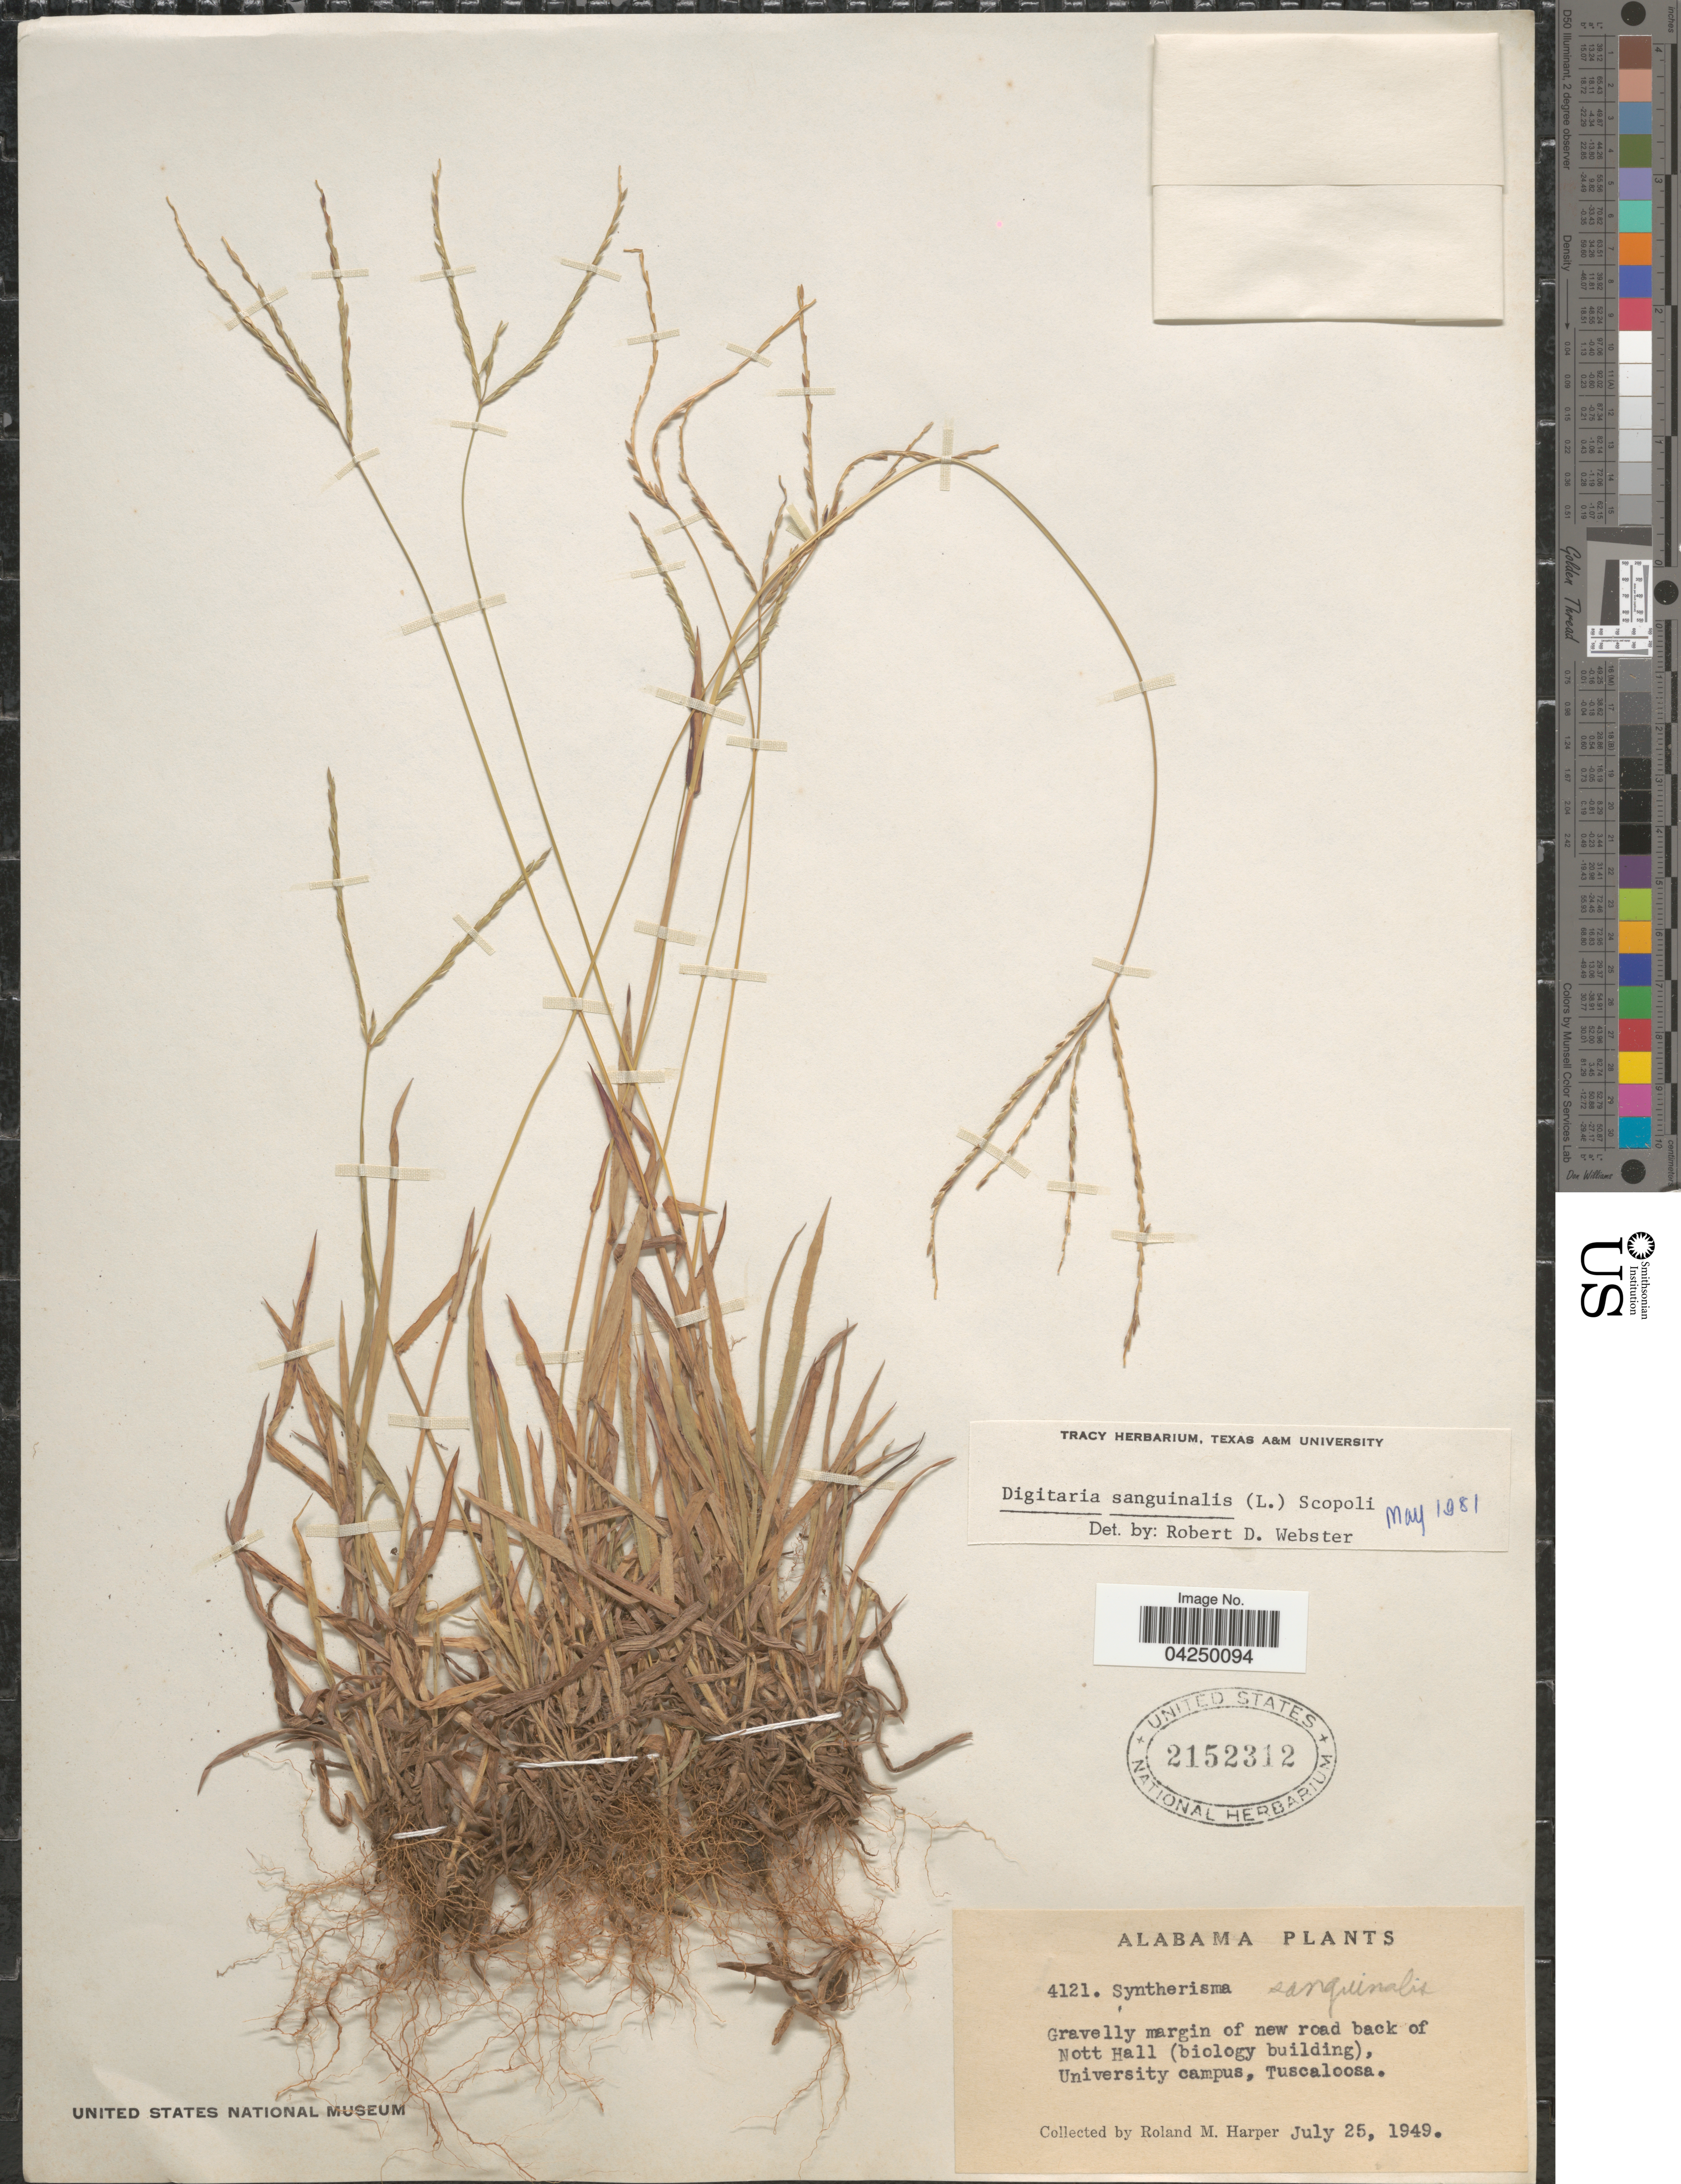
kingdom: Plantae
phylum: Tracheophyta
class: Liliopsida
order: Poales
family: Poaceae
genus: Digitaria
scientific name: Digitaria sanguinalis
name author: (L.) Scop.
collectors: R. M. Harper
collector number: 4121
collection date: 1949-07-25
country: United States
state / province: Alabama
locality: Gravelly margin of new road back of Nott Hall (biology building), University campus, Tuscaloosa.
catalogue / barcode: US 2152312